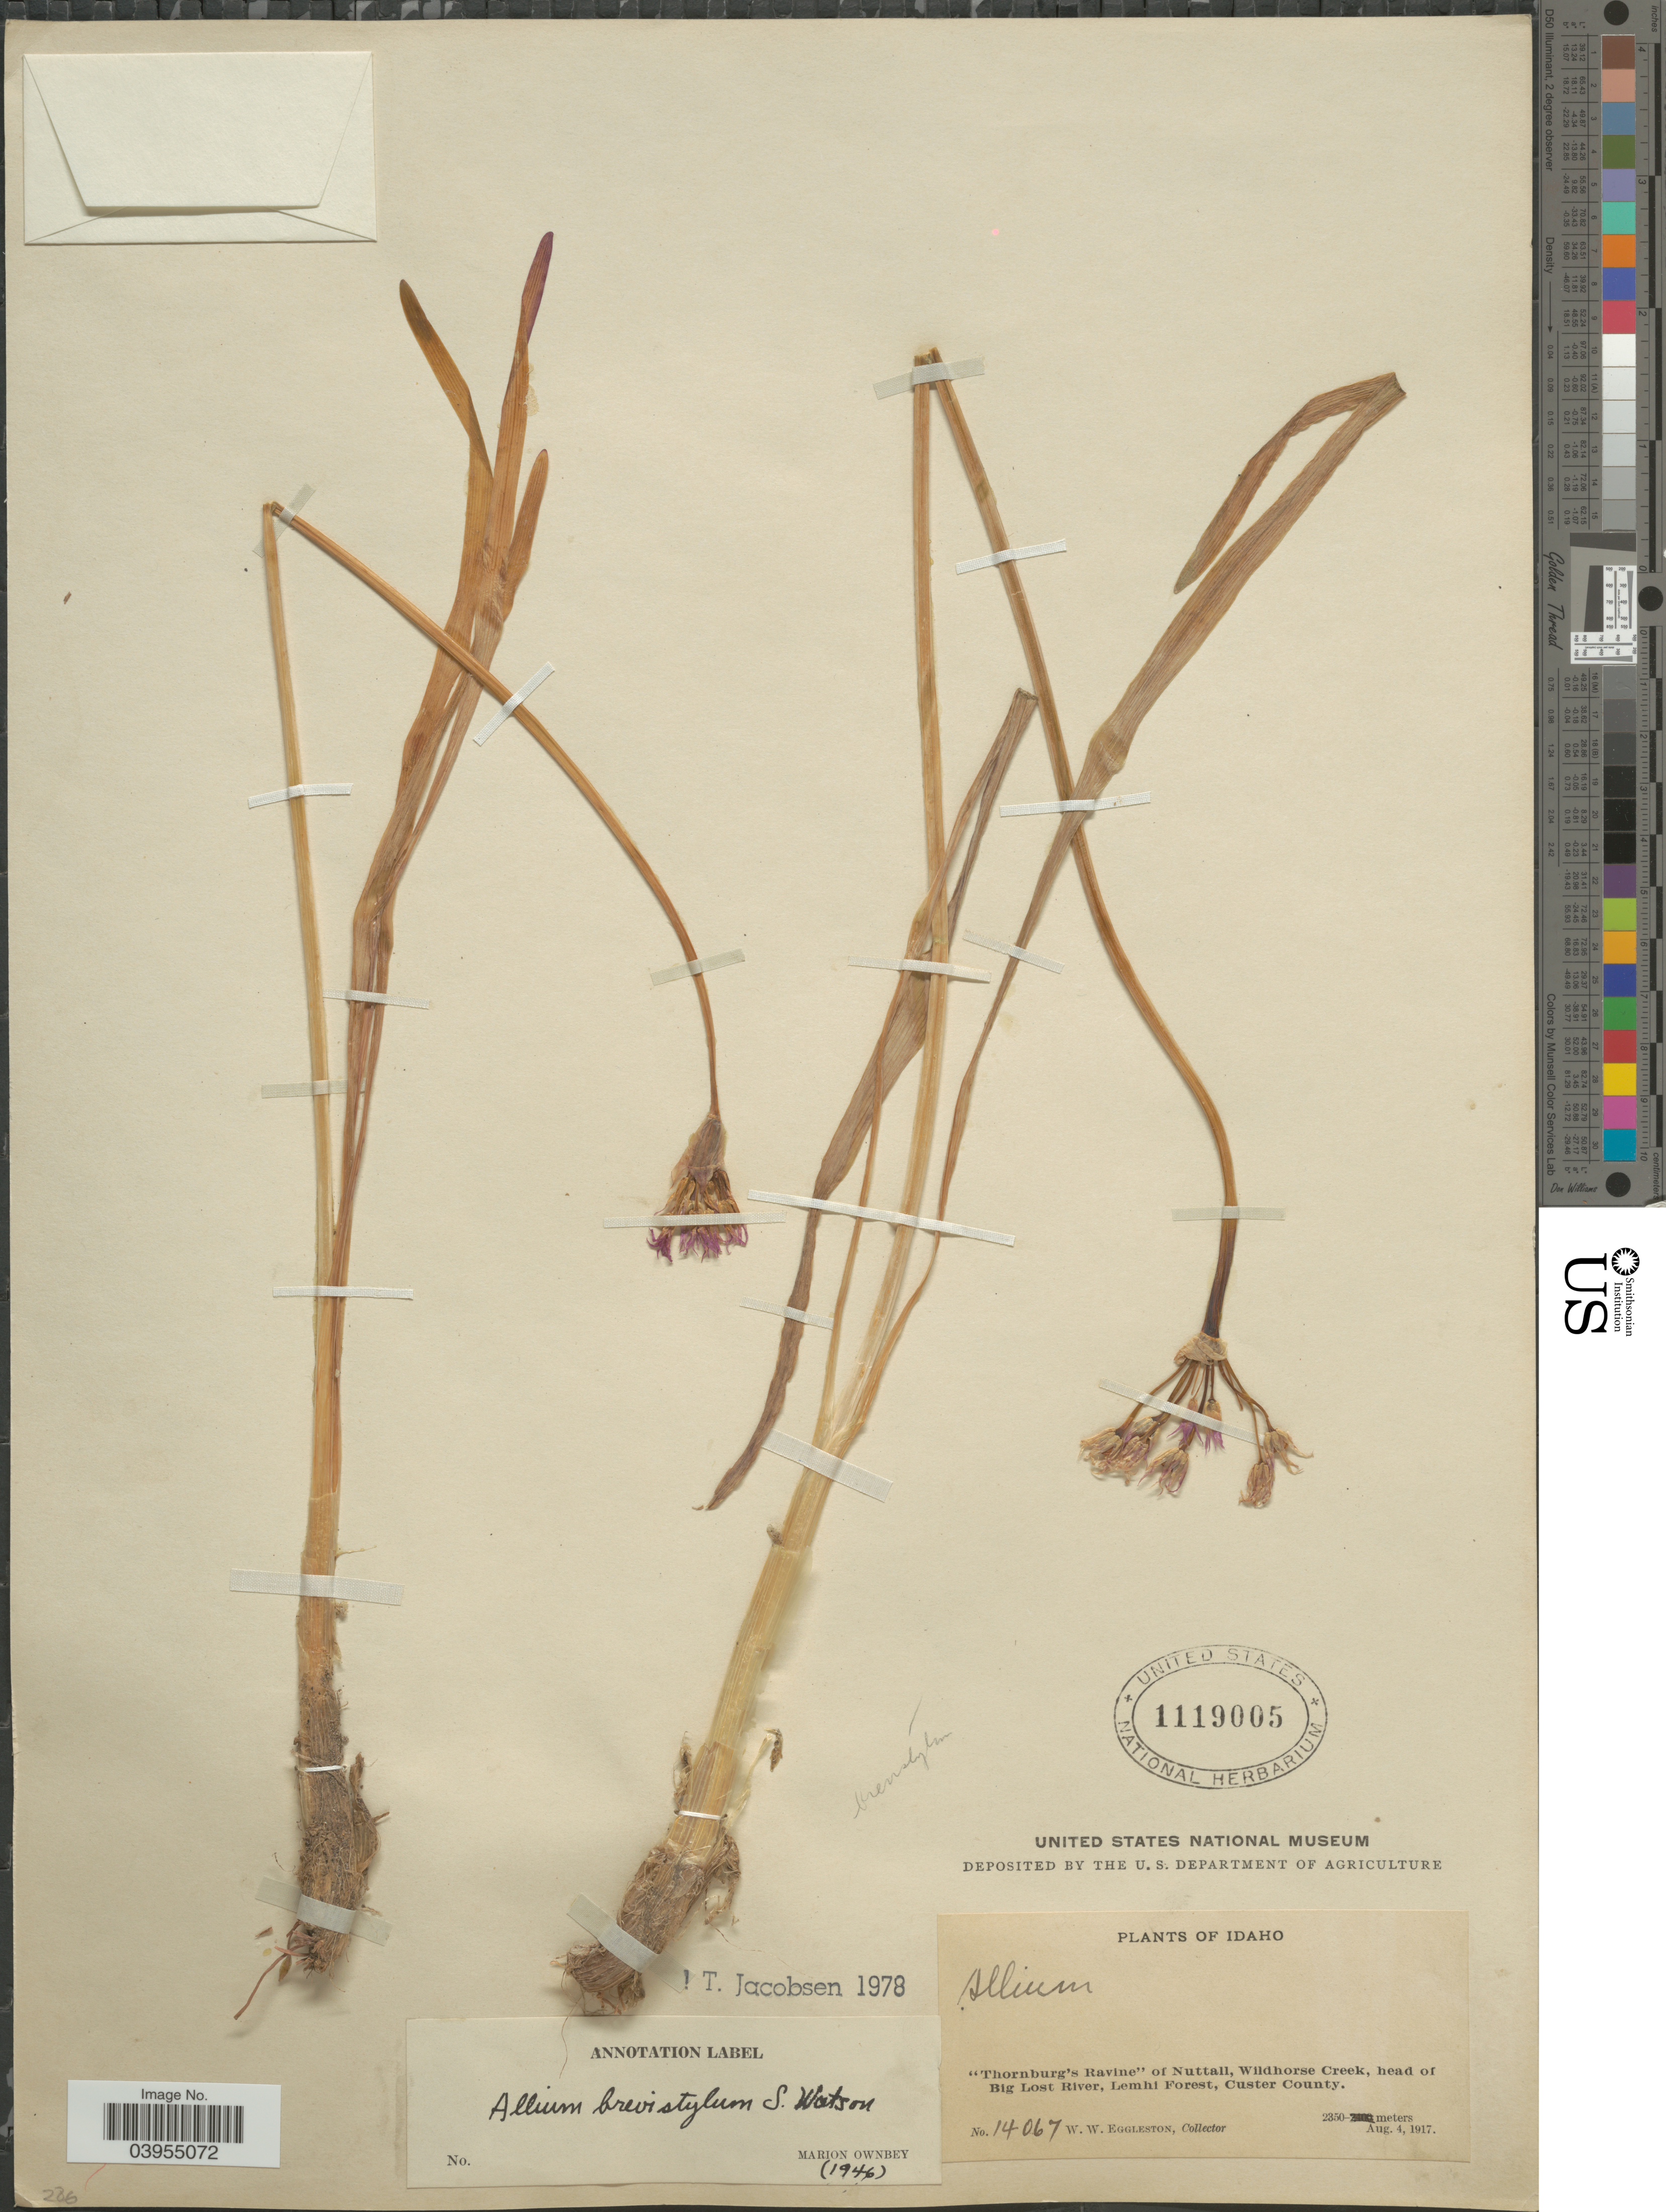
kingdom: Plantae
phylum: Tracheophyta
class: Liliopsida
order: Asparagales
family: Amaryllidaceae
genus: Allium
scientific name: Allium brevistylum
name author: S. Watson in C. King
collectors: W. W. Eggleston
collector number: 14067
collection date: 1917-08-04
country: United States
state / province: Idaho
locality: Thornburg's Ravine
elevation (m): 2350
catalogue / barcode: US 1119005